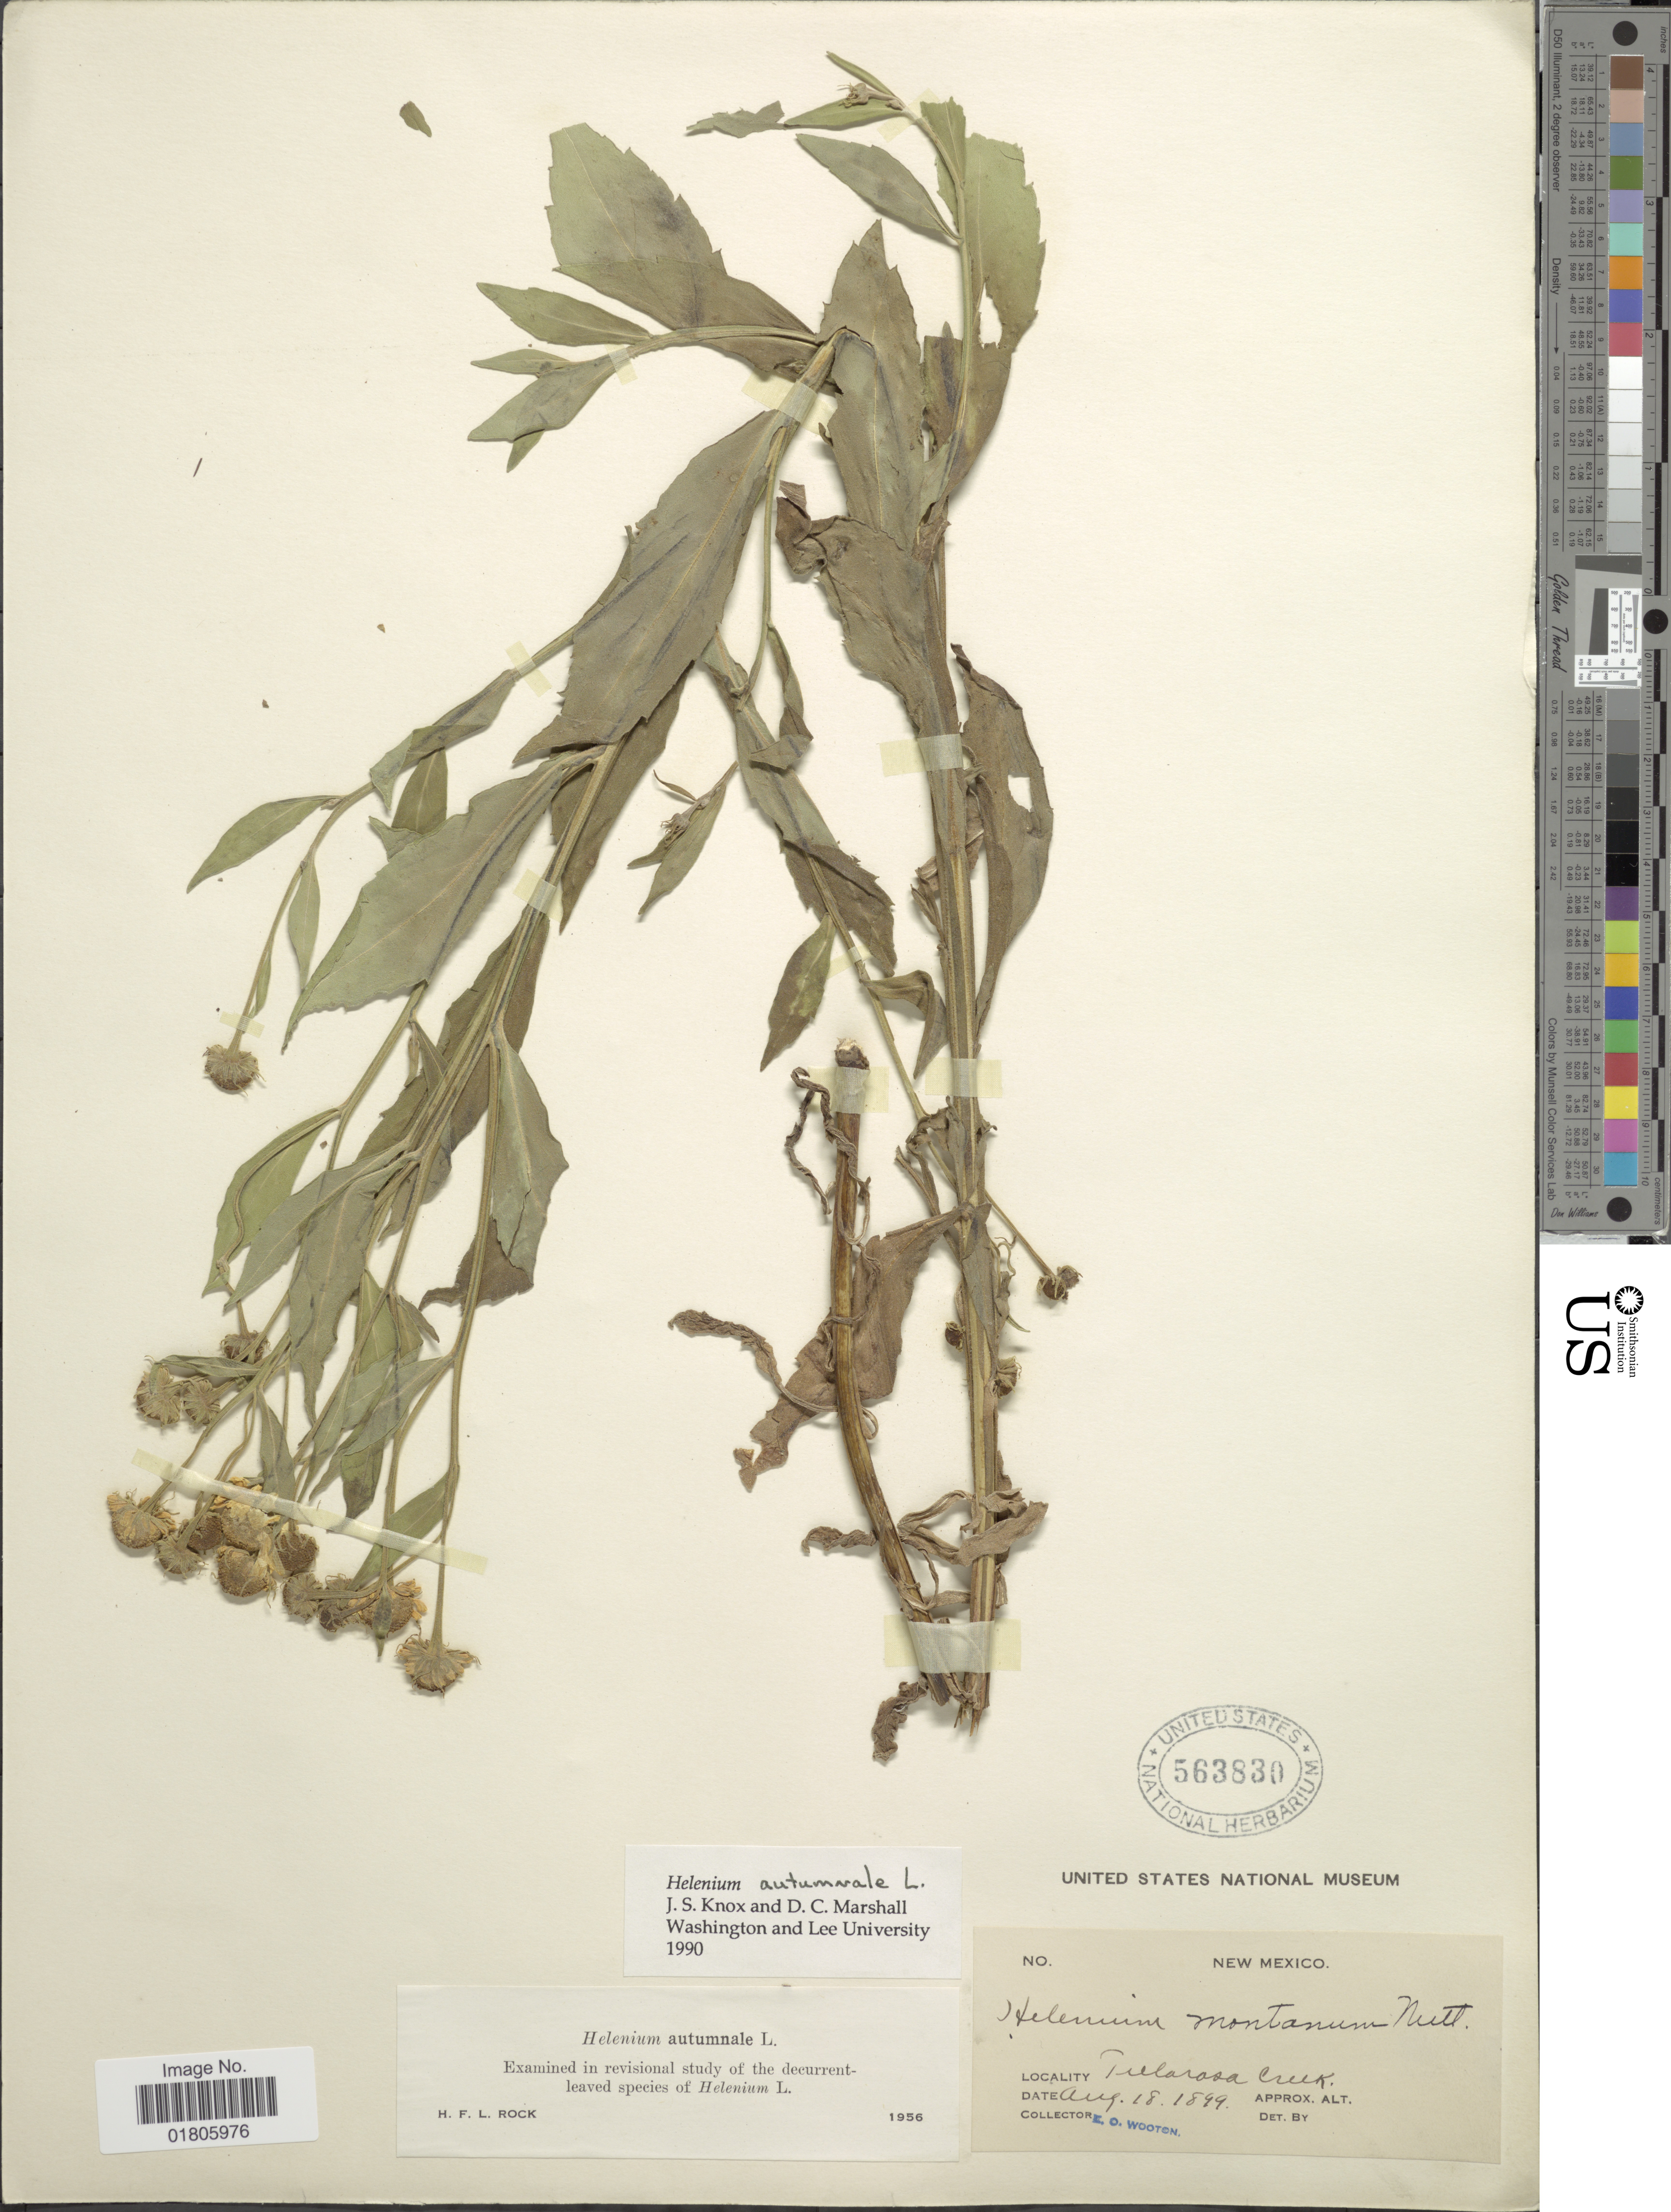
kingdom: Plantae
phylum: Tracheophyta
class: Magnoliopsida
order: Asterales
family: Asteraceae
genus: Helenium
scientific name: Helenium autumnale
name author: L.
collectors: E. O. Wooton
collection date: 1899-08-18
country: United States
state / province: New Mexico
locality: Tularosa Creek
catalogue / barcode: US 563830